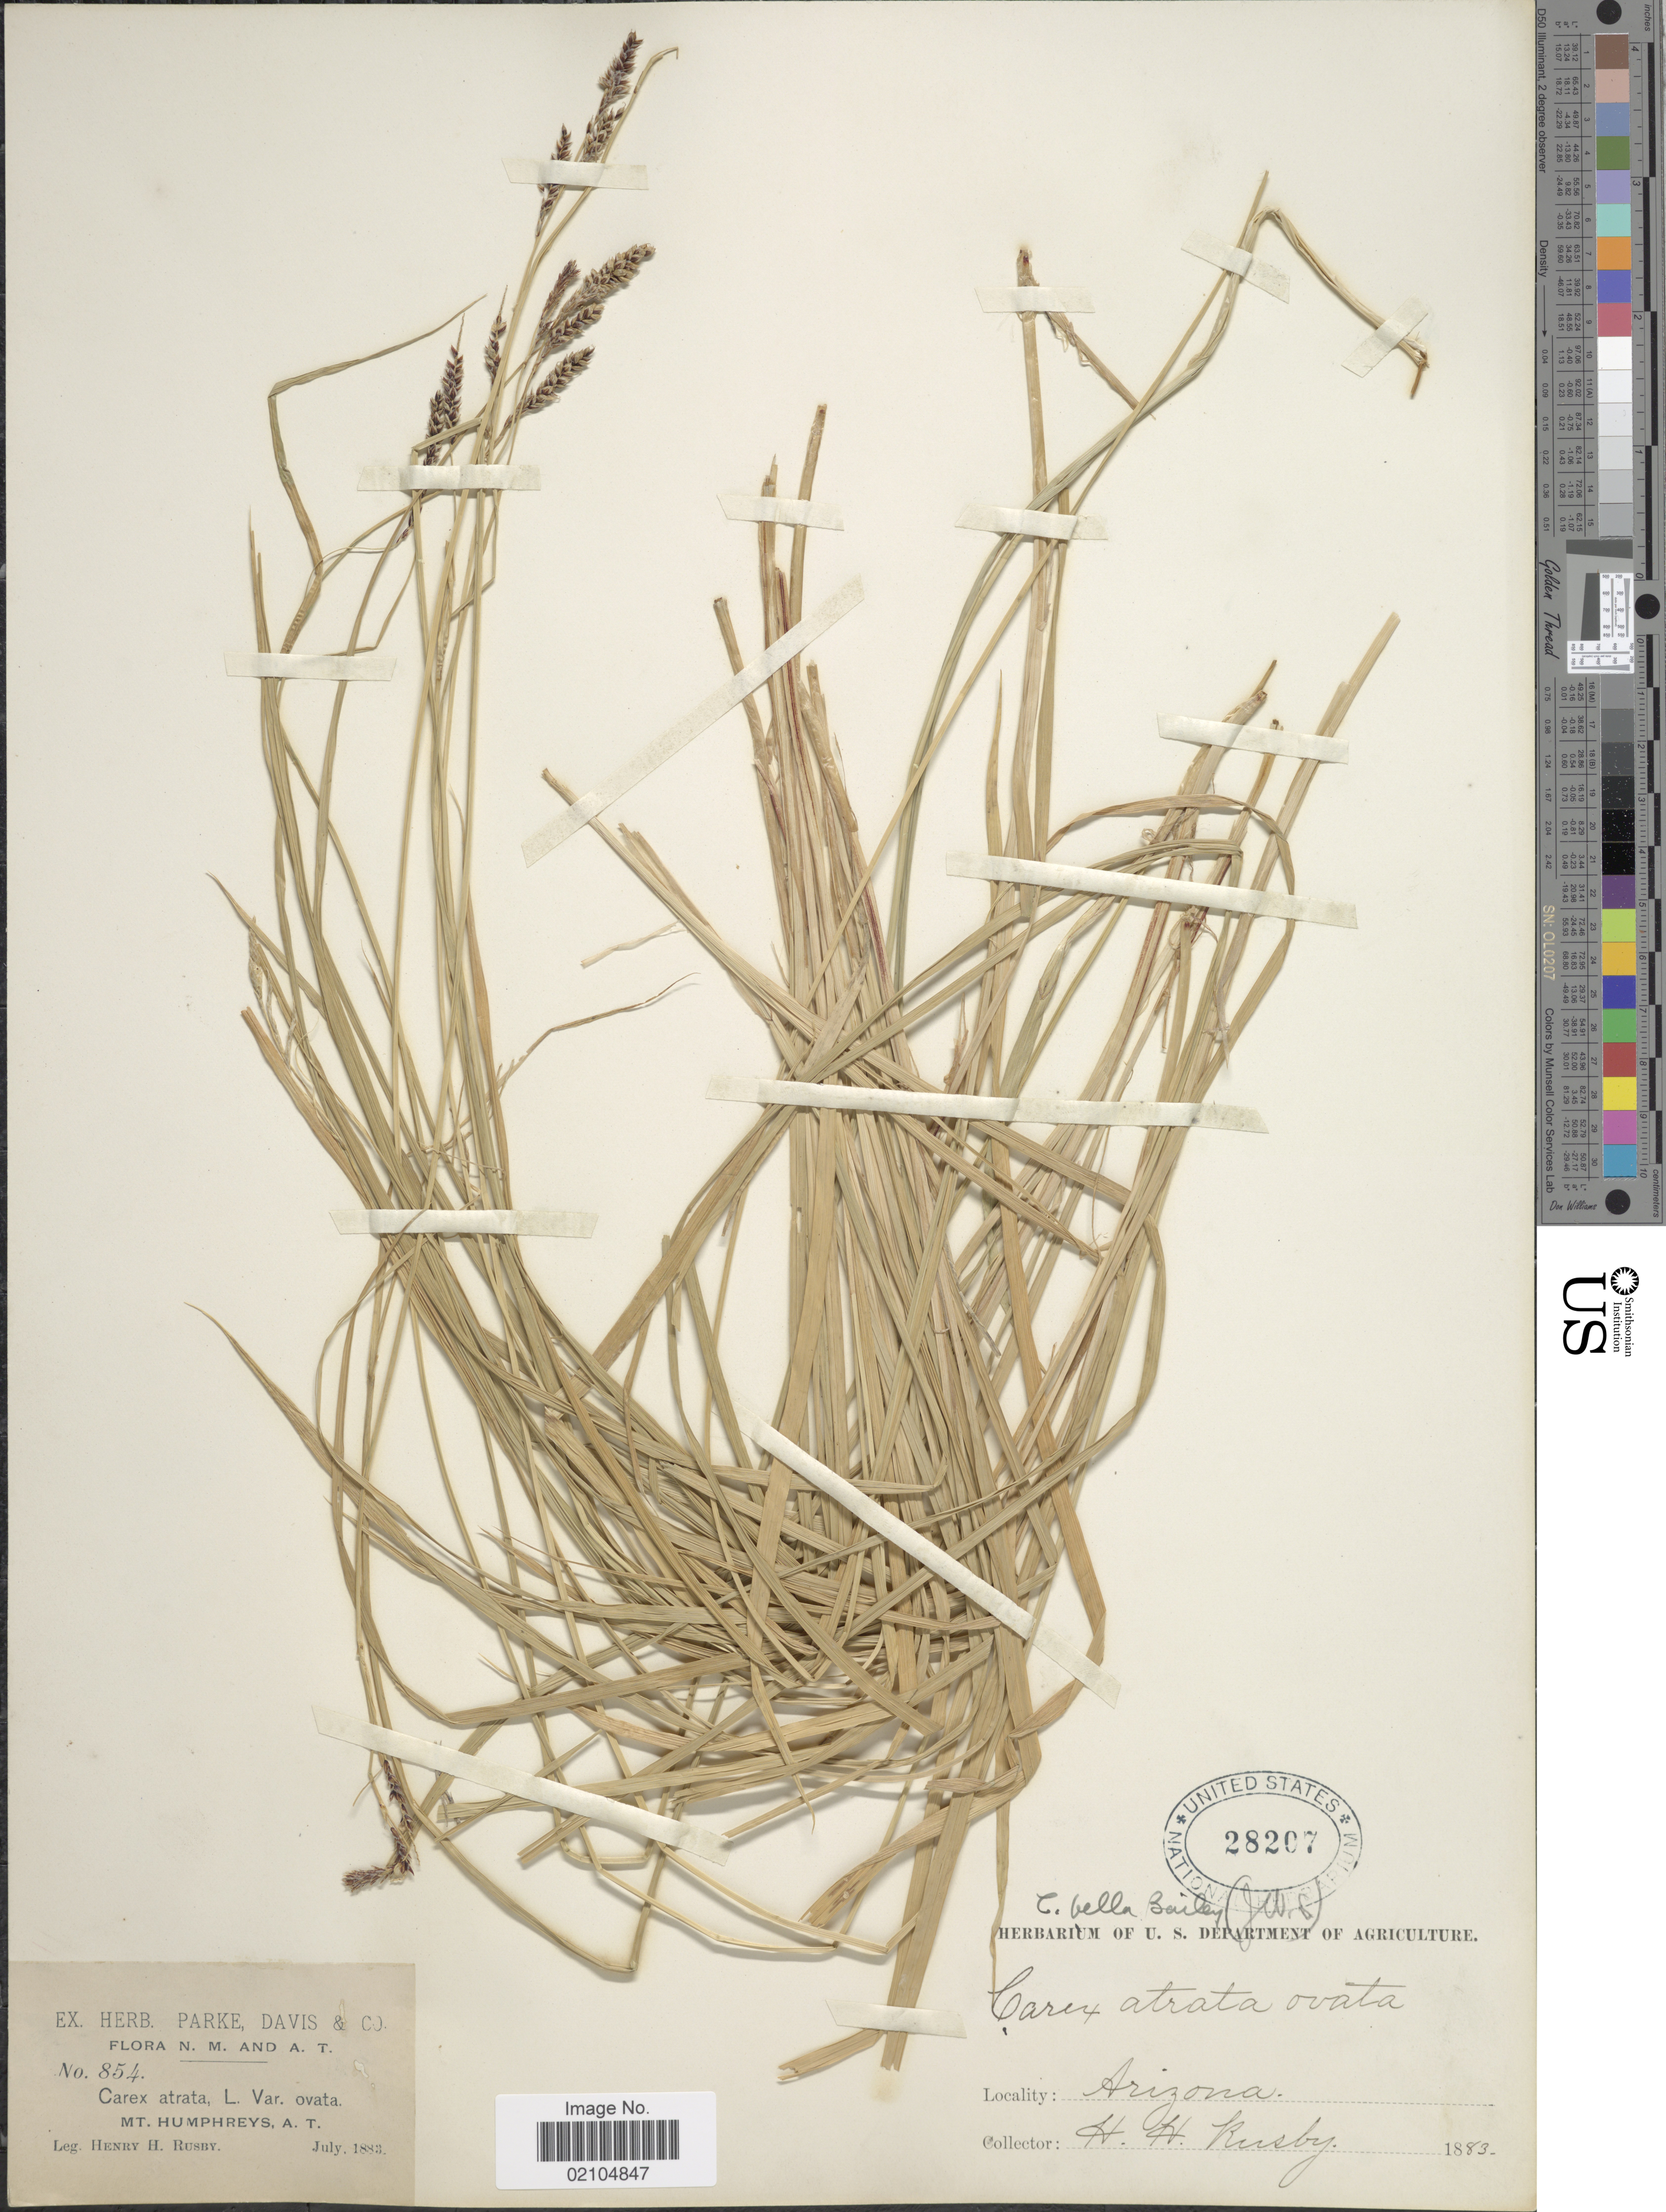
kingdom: Plantae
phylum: Tracheophyta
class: Liliopsida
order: Poales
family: Cyperaceae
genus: Carex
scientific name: Carex bella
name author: L.H. Bailey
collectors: H. H. Rusby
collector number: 854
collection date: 1883-07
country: United States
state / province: Arizona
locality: Mt. Humphreys, A. T.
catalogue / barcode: US 28207